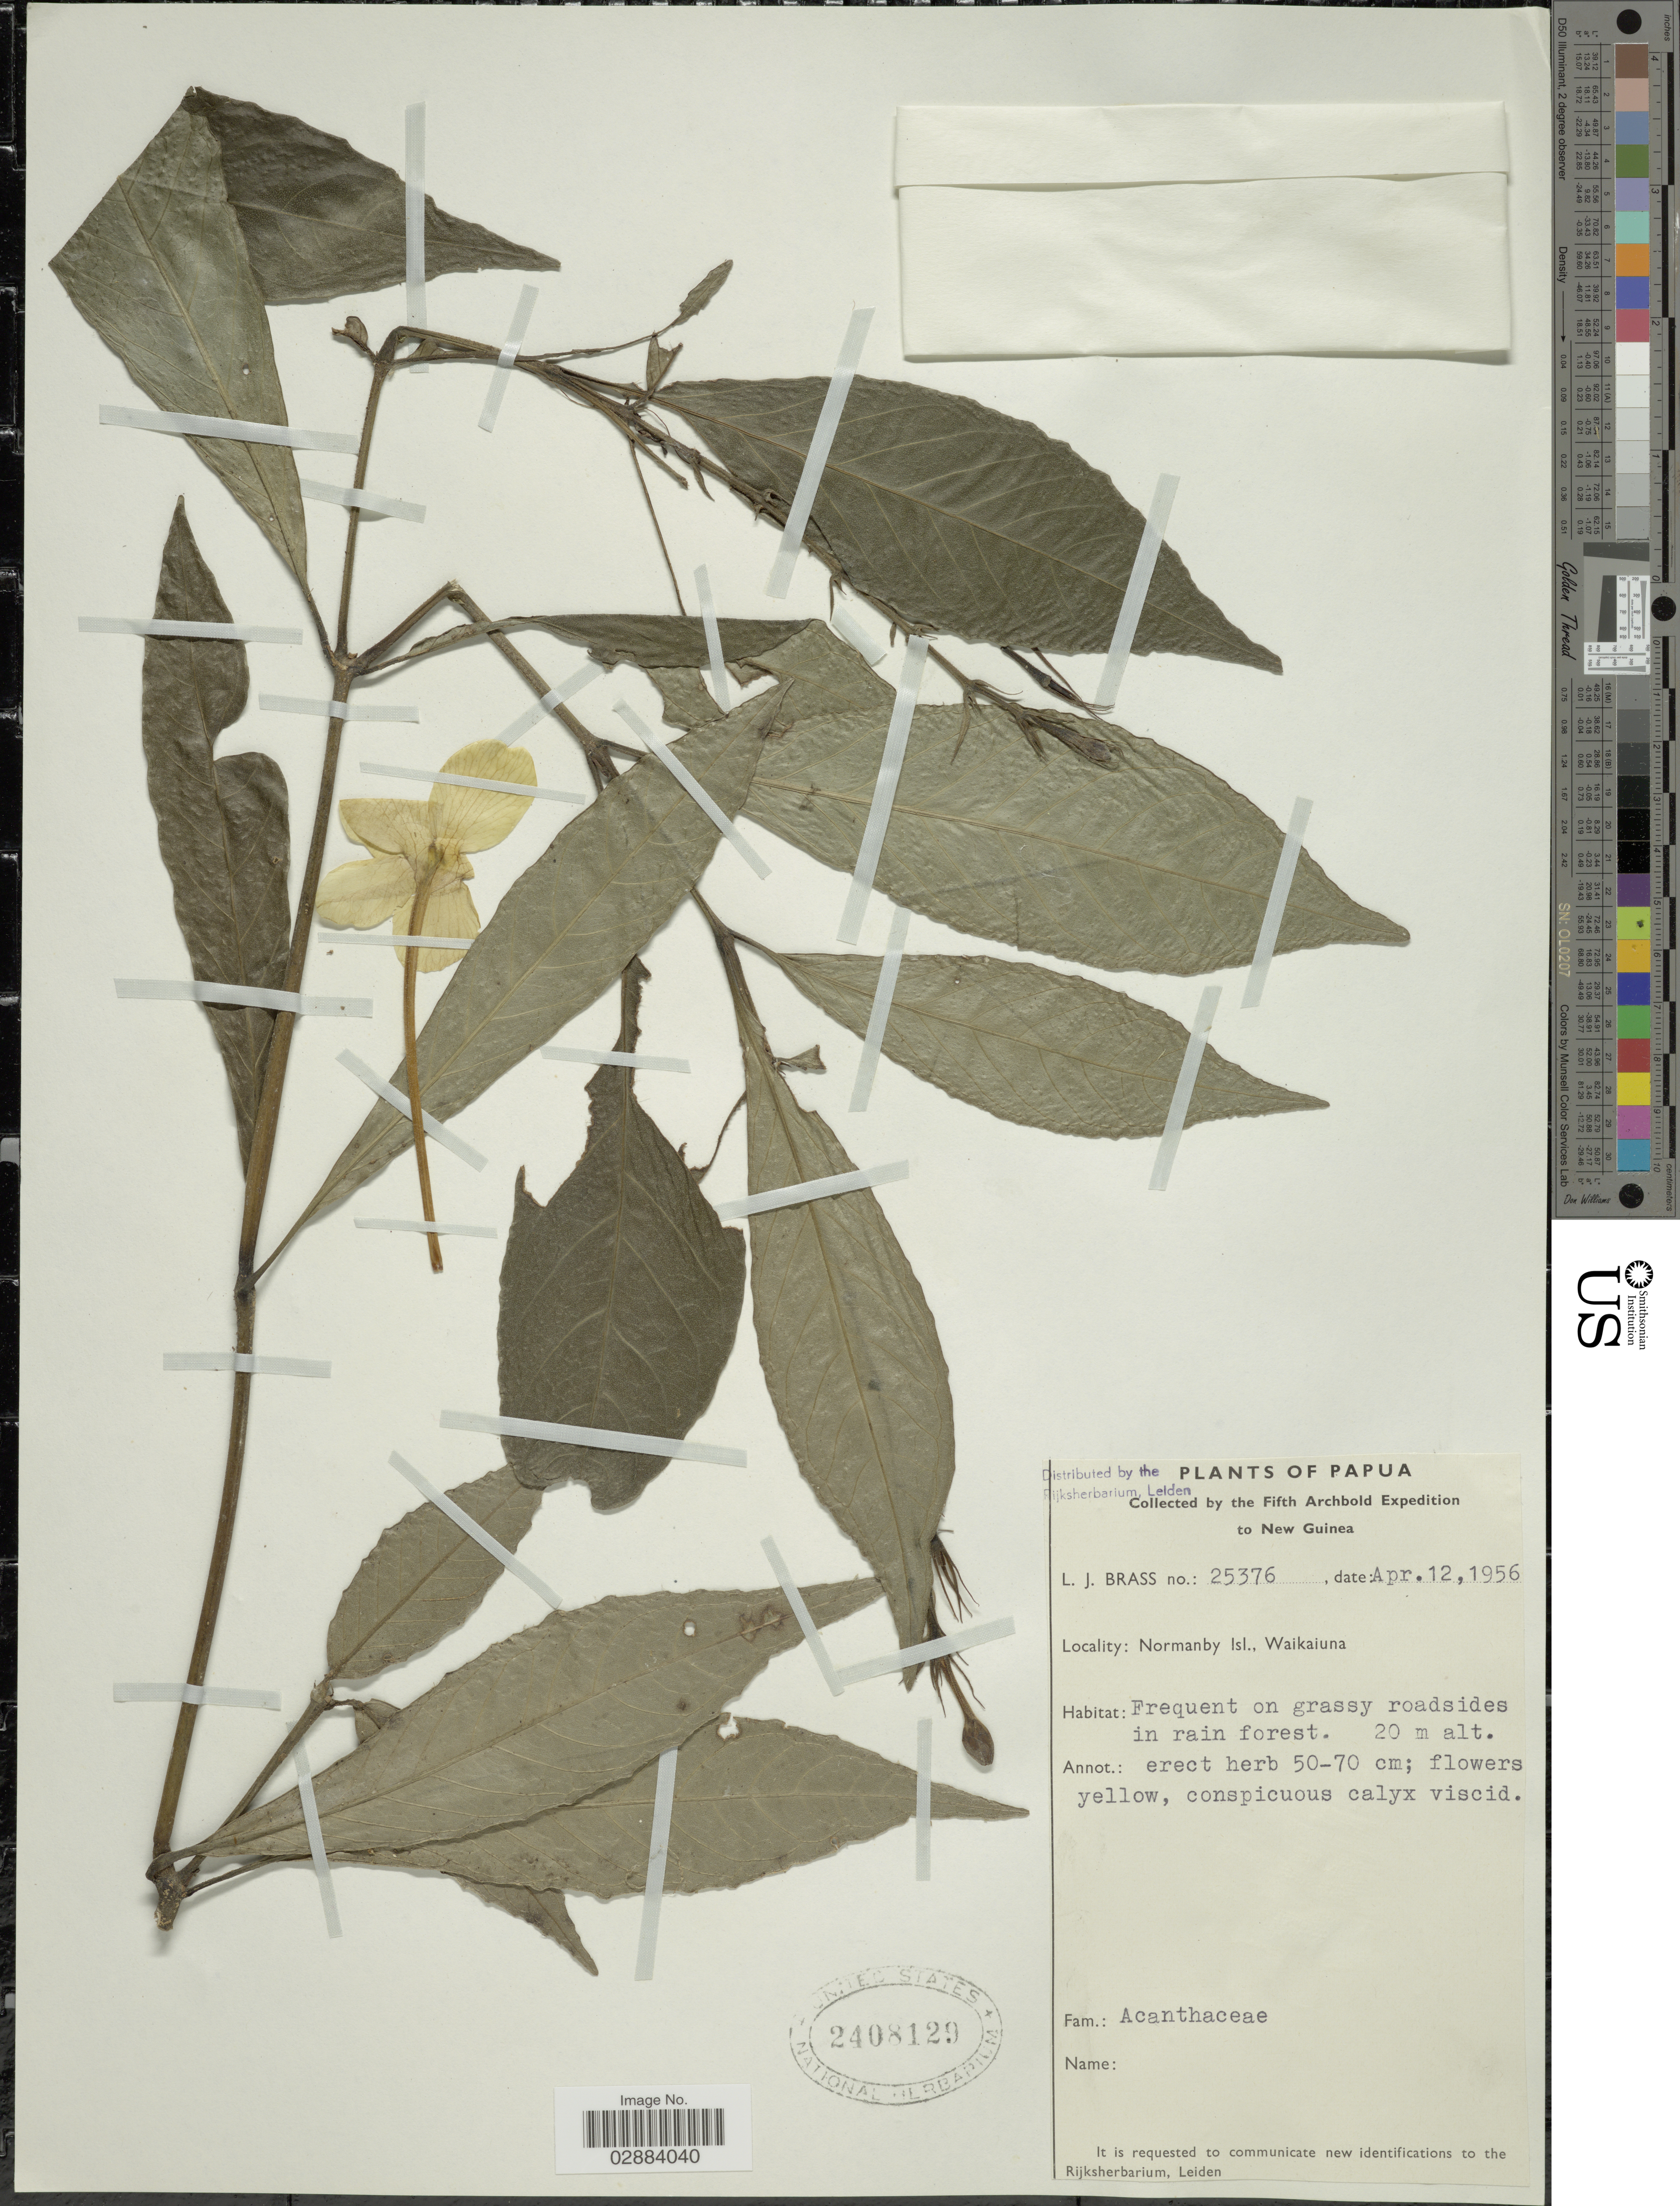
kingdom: Plantae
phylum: Tracheophyta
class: Magnoliopsida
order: Lamiales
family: Acanthaceae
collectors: L. J. Brass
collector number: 25376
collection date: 1956-04-12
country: Papua New Guinea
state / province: Milne Bay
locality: New Guinea. Normansby Isl., Waikaiuna.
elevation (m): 20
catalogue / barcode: US 2408129